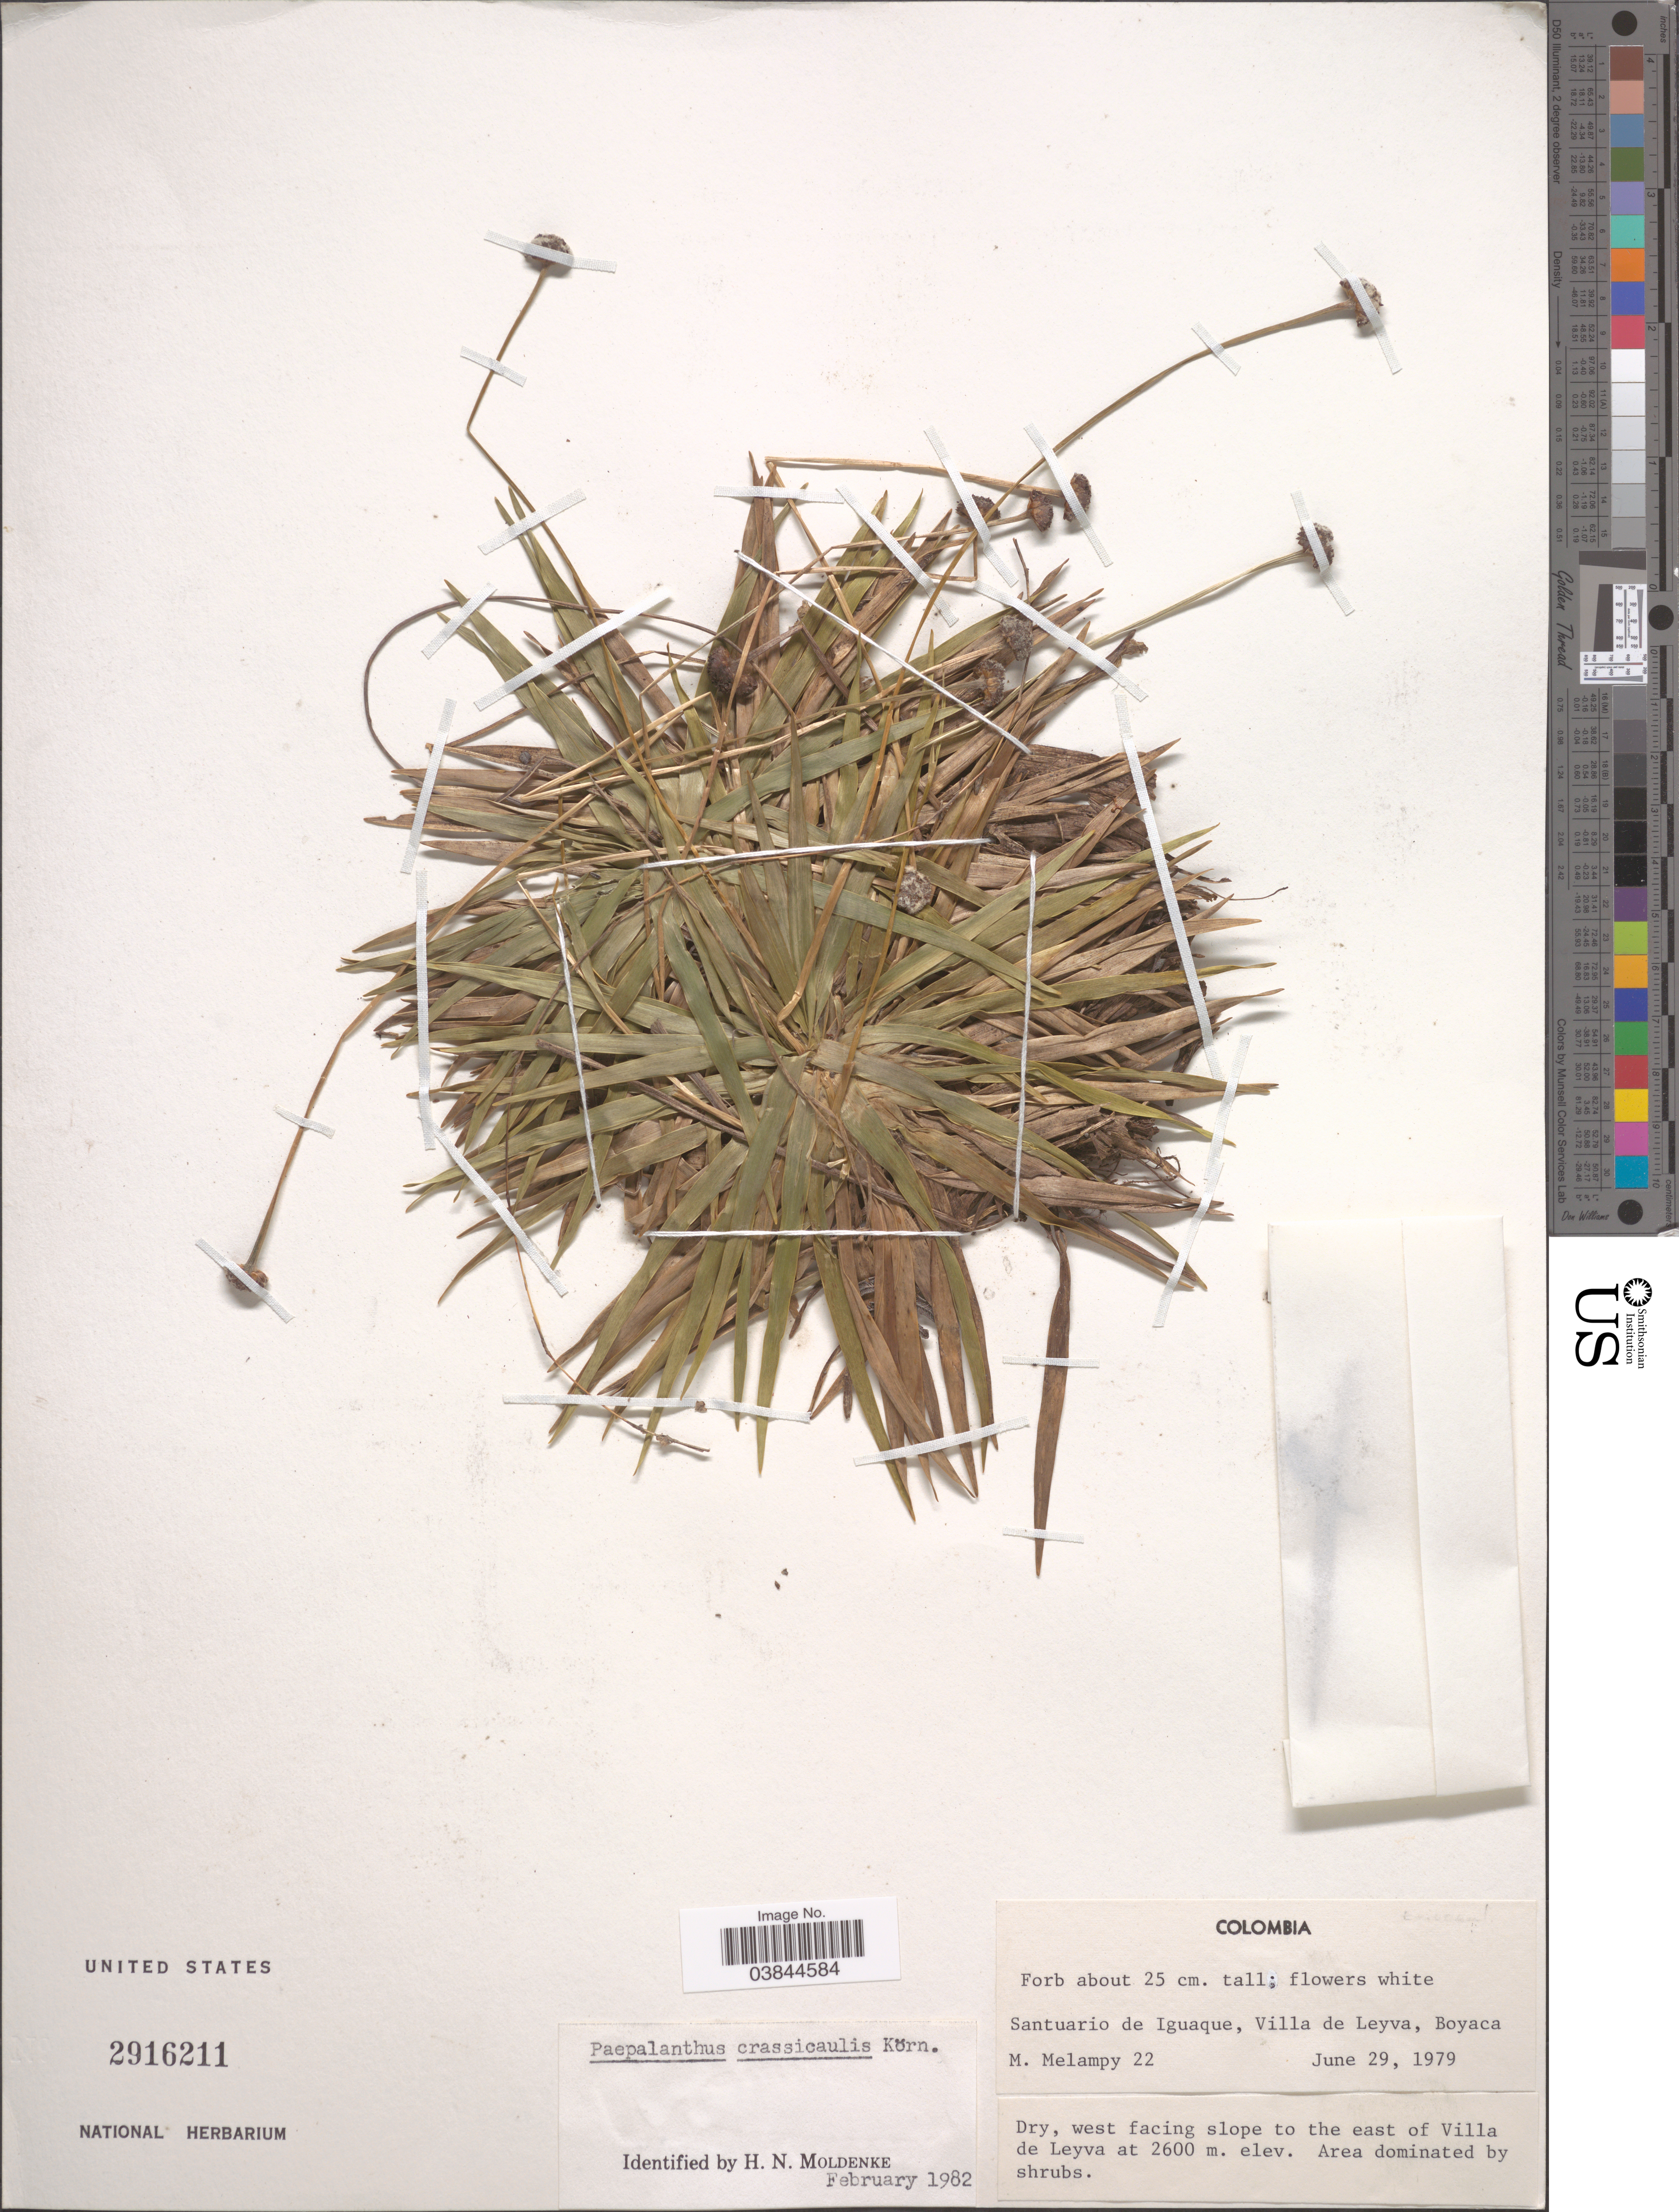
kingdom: Plantae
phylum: Tracheophyta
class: Liliopsida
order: Poales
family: Eriocaulaceae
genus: Paepalanthus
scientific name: Paepalanthus ensifolius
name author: (Kunth) Kunth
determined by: Sauthier, Laura Jeanne, (SPF), Universidade de Sao Paulo (BRAZIL)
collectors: M. Melampy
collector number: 22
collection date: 1979-06-29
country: Colombia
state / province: Boyacá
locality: Santuario de Iguaque, Villa de Leyva. Dry, west facing slope to the east of Villa de Leyva.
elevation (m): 2600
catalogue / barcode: US 2916211